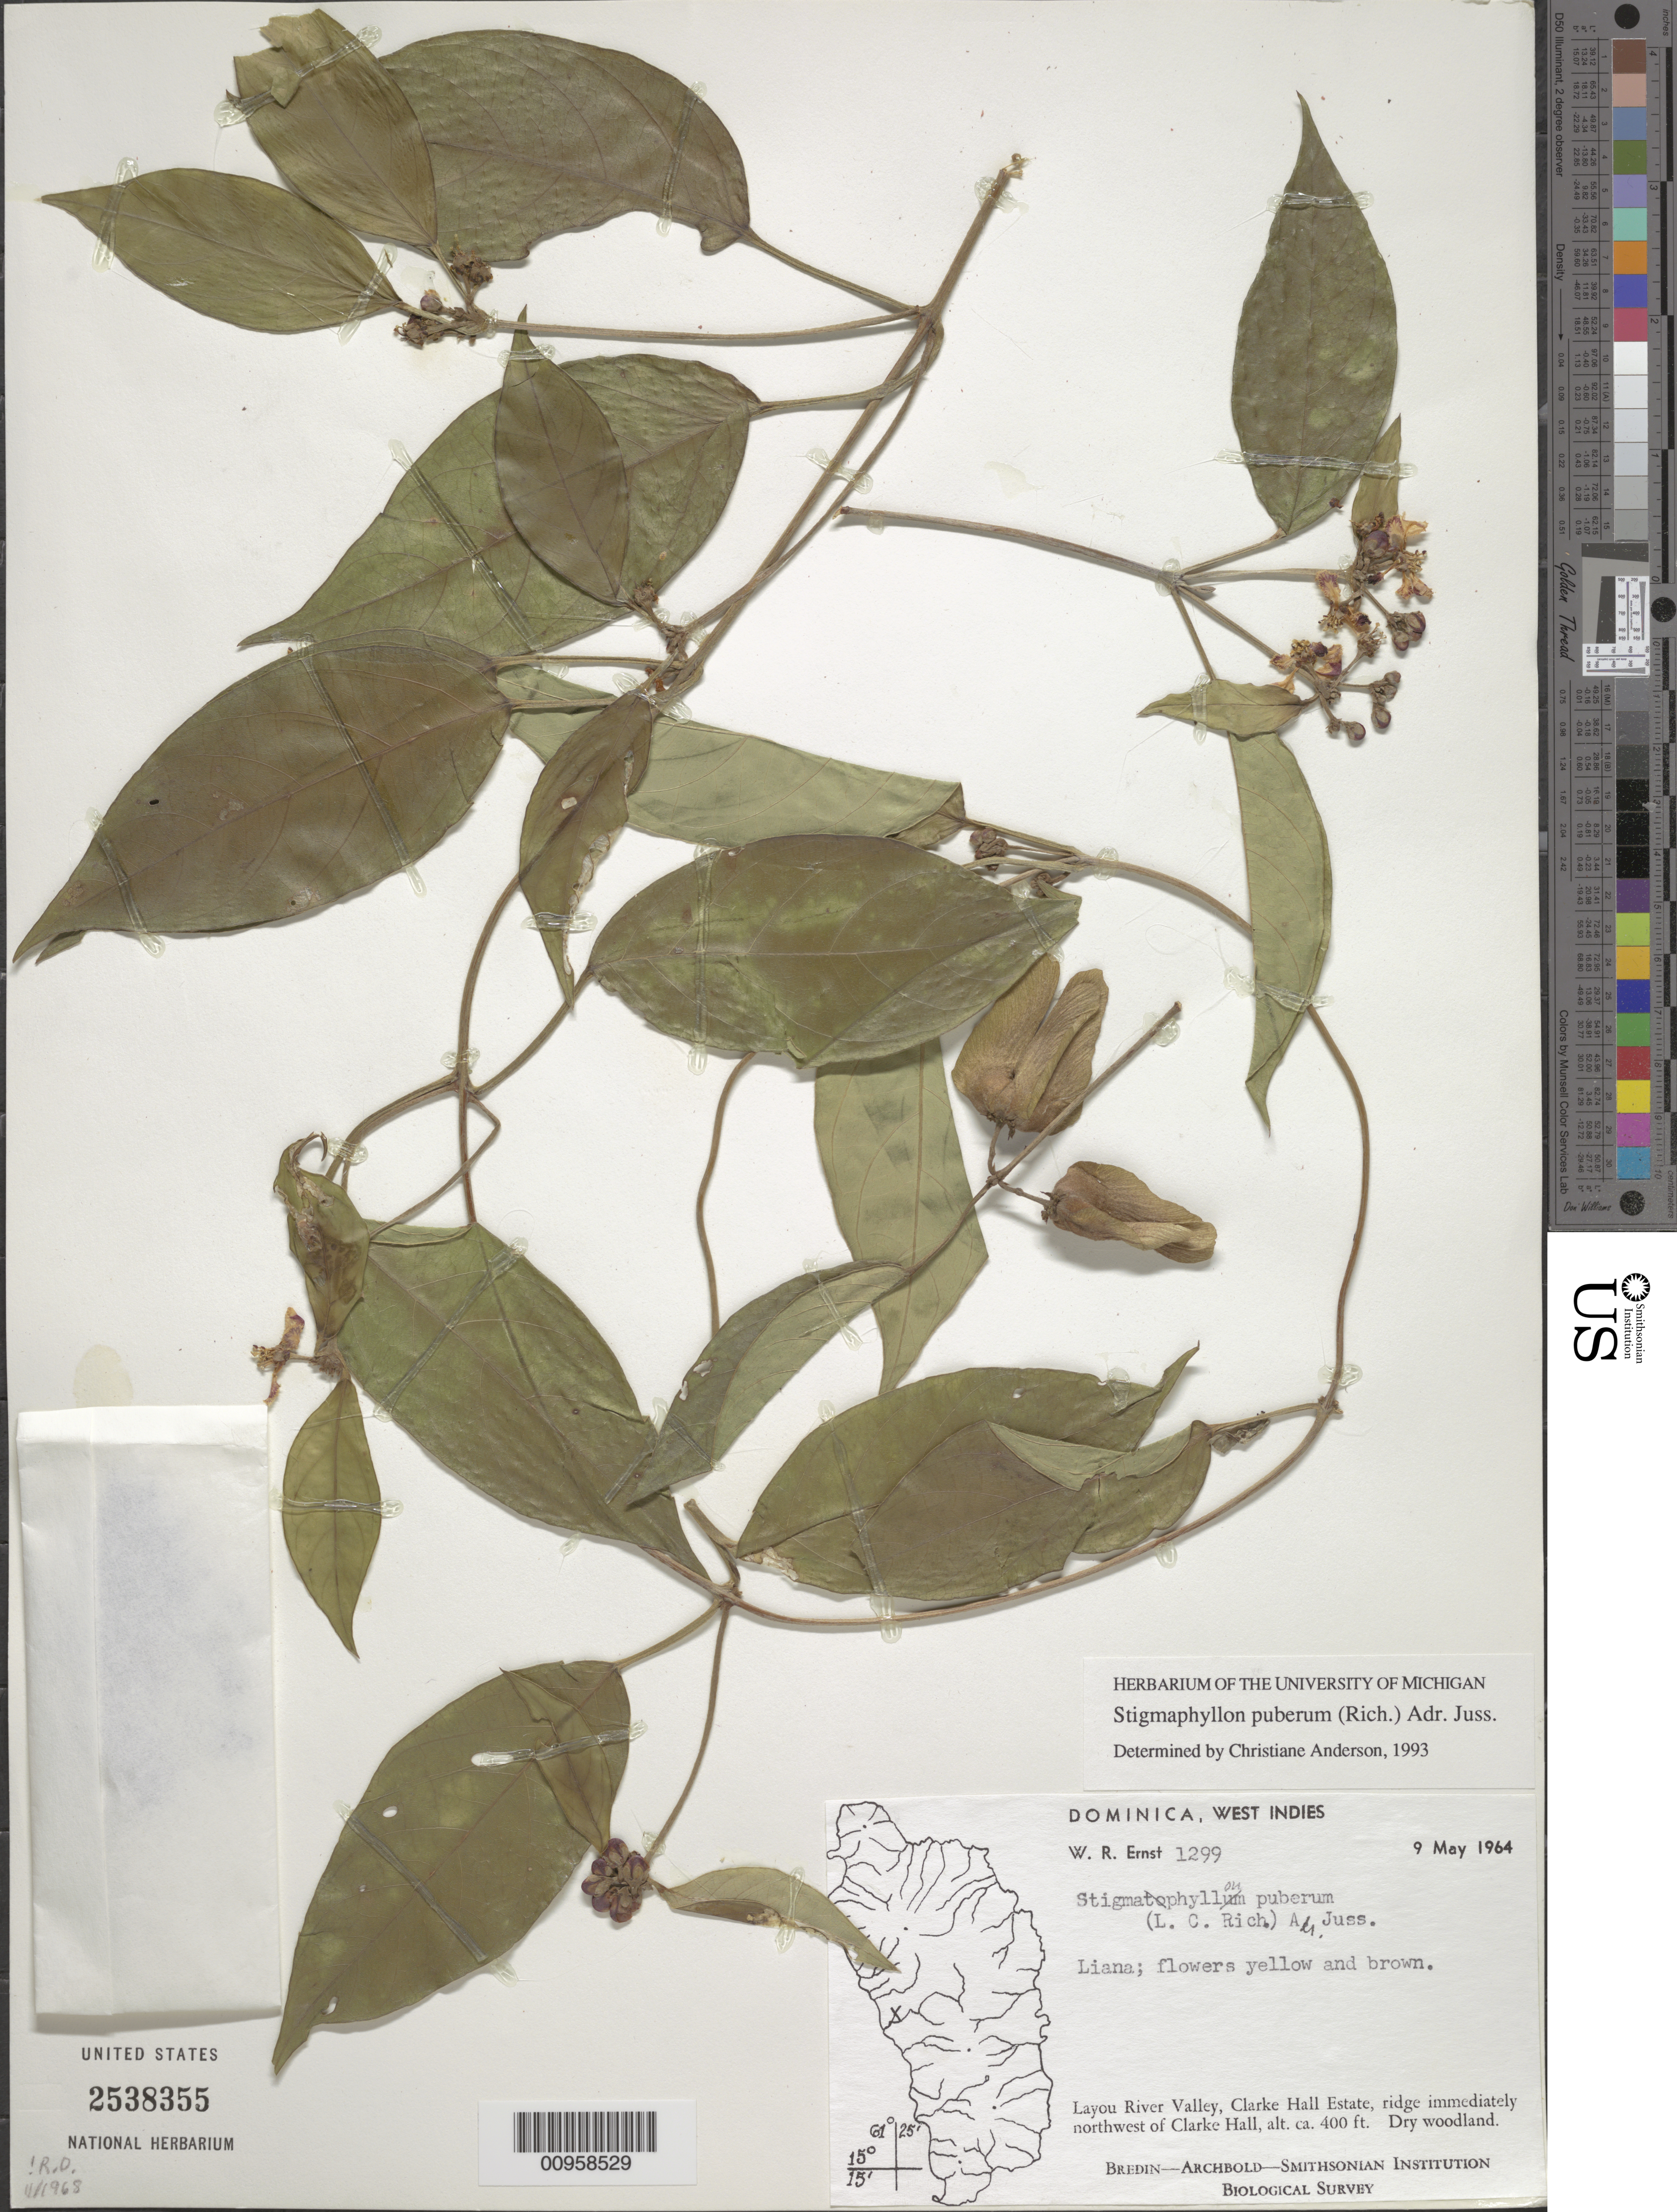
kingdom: Plantae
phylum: Tracheophyta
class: Magnoliopsida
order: Malpighiales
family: Malpighiaceae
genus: Stigmaphyllon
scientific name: Stigmaphyllon puberum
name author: (Rich.) A. Juss.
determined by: Anderson, C.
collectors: W. R. Ernst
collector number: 1299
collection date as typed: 09 May 1964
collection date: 1964-05-09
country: Dominica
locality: Layou River Valley, Clarke Hall Estate, ridge immediately northwest of Clarke Hall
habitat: Dry woodland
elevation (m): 122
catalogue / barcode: US 2538355